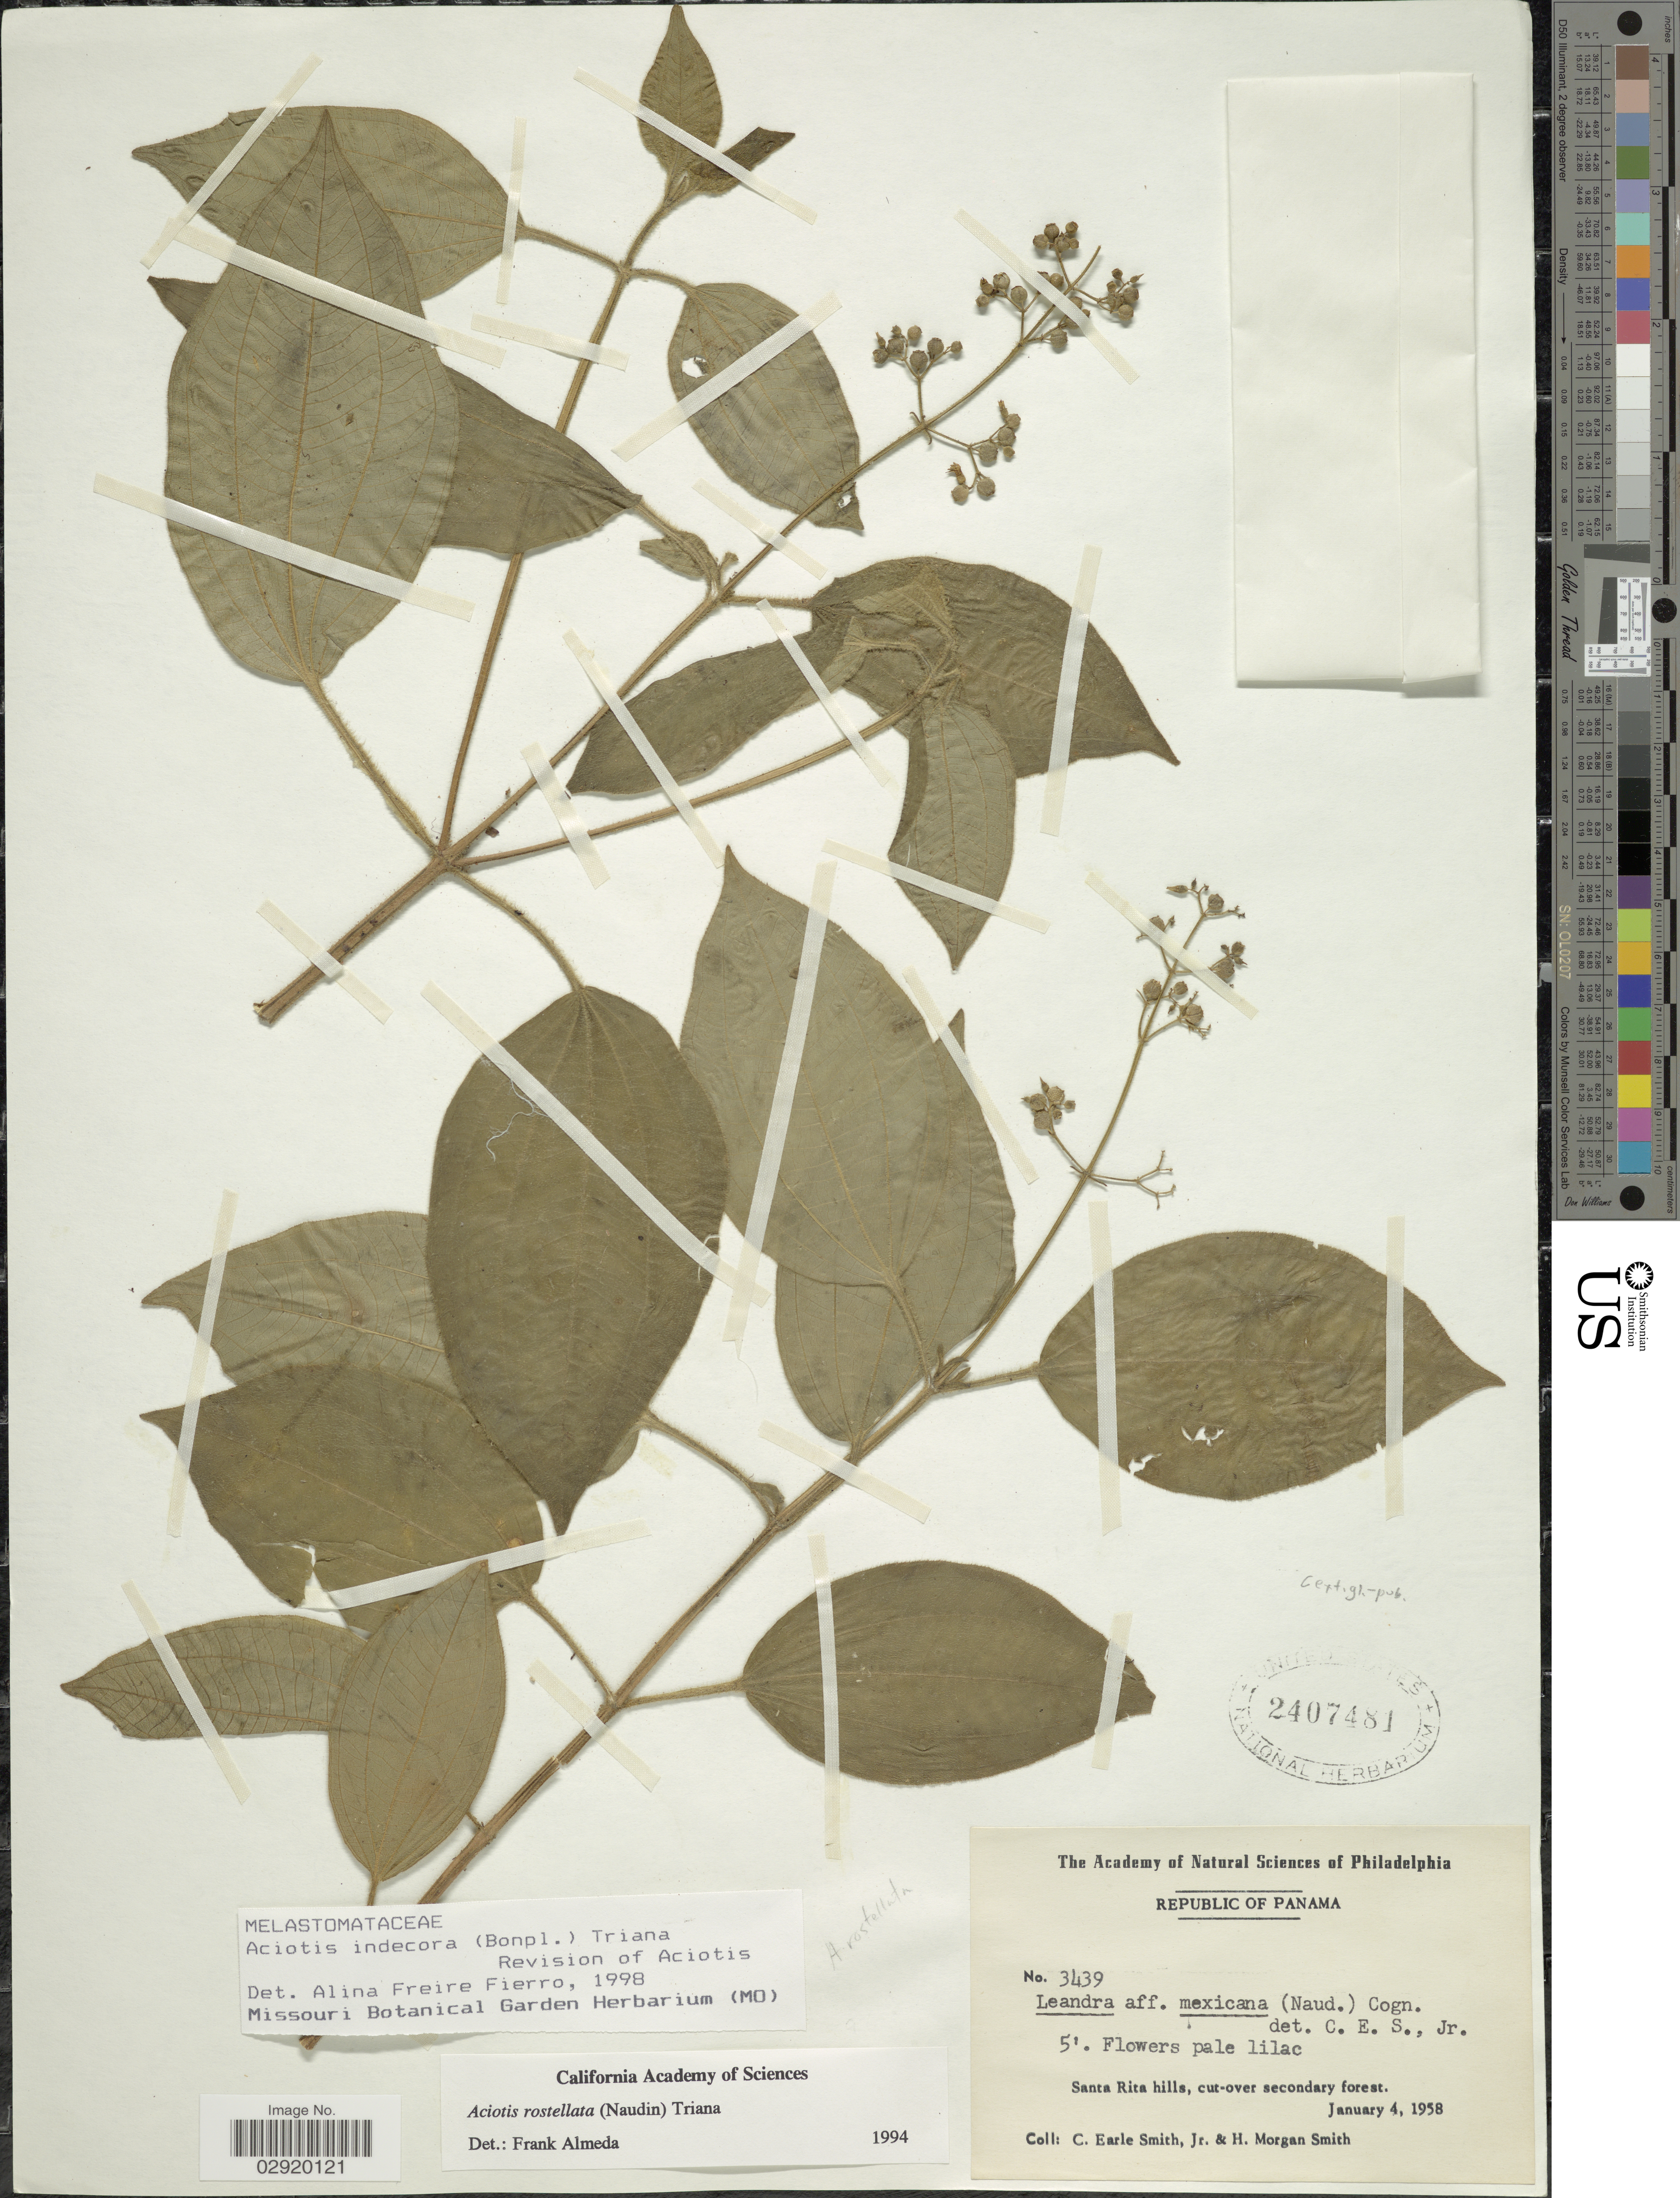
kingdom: Plantae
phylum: Tracheophyta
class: Magnoliopsida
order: Myrtales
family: Melastomataceae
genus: Aciotis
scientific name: Aciotis indecora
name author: (Bonpl.) Triana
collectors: C. E. Smith Jr. & H. M. Smith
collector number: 3439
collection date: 1958-01-04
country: Panama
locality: Santa Rita hills, cut-over secondary forest.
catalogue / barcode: US 2407481